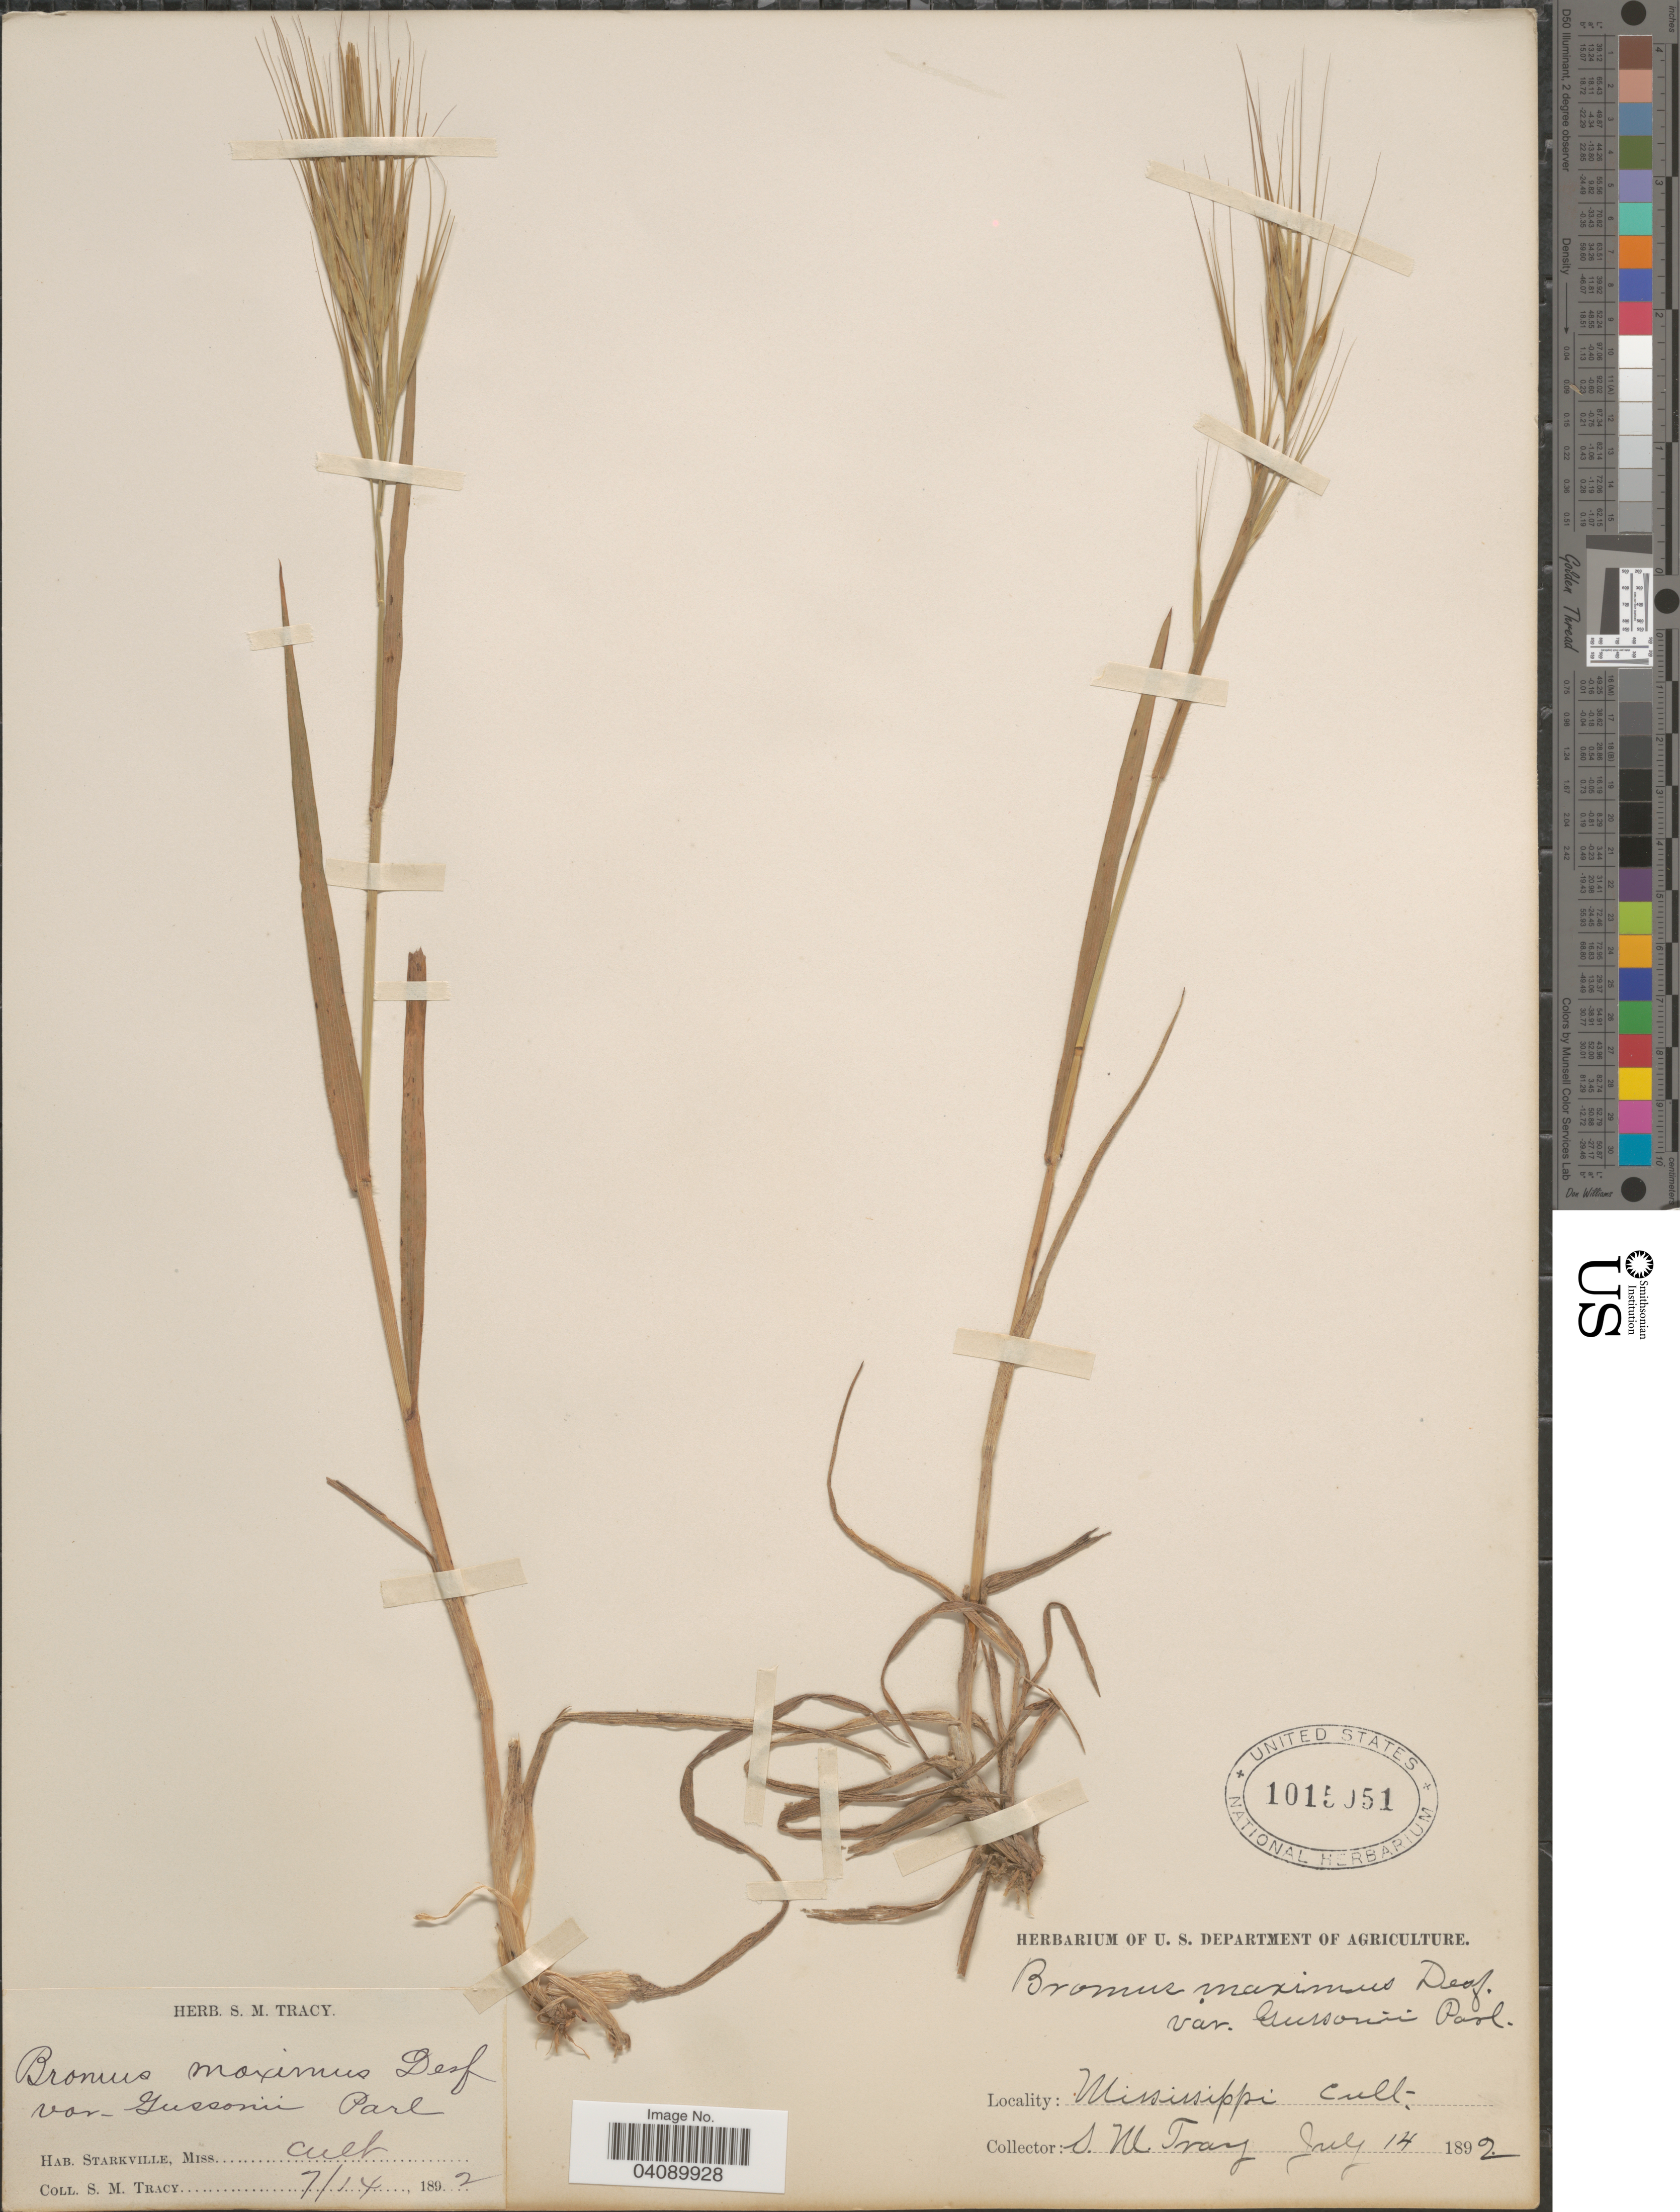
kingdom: Plantae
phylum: Tracheophyta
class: Liliopsida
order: Poales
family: Poaceae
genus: Bromus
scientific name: Bromus rigidus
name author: Roth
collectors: Ex herb. S. M. Tracy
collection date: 1892-07-14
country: United States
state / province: Mississippi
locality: Starkville. Cult.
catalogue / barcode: US 1015051